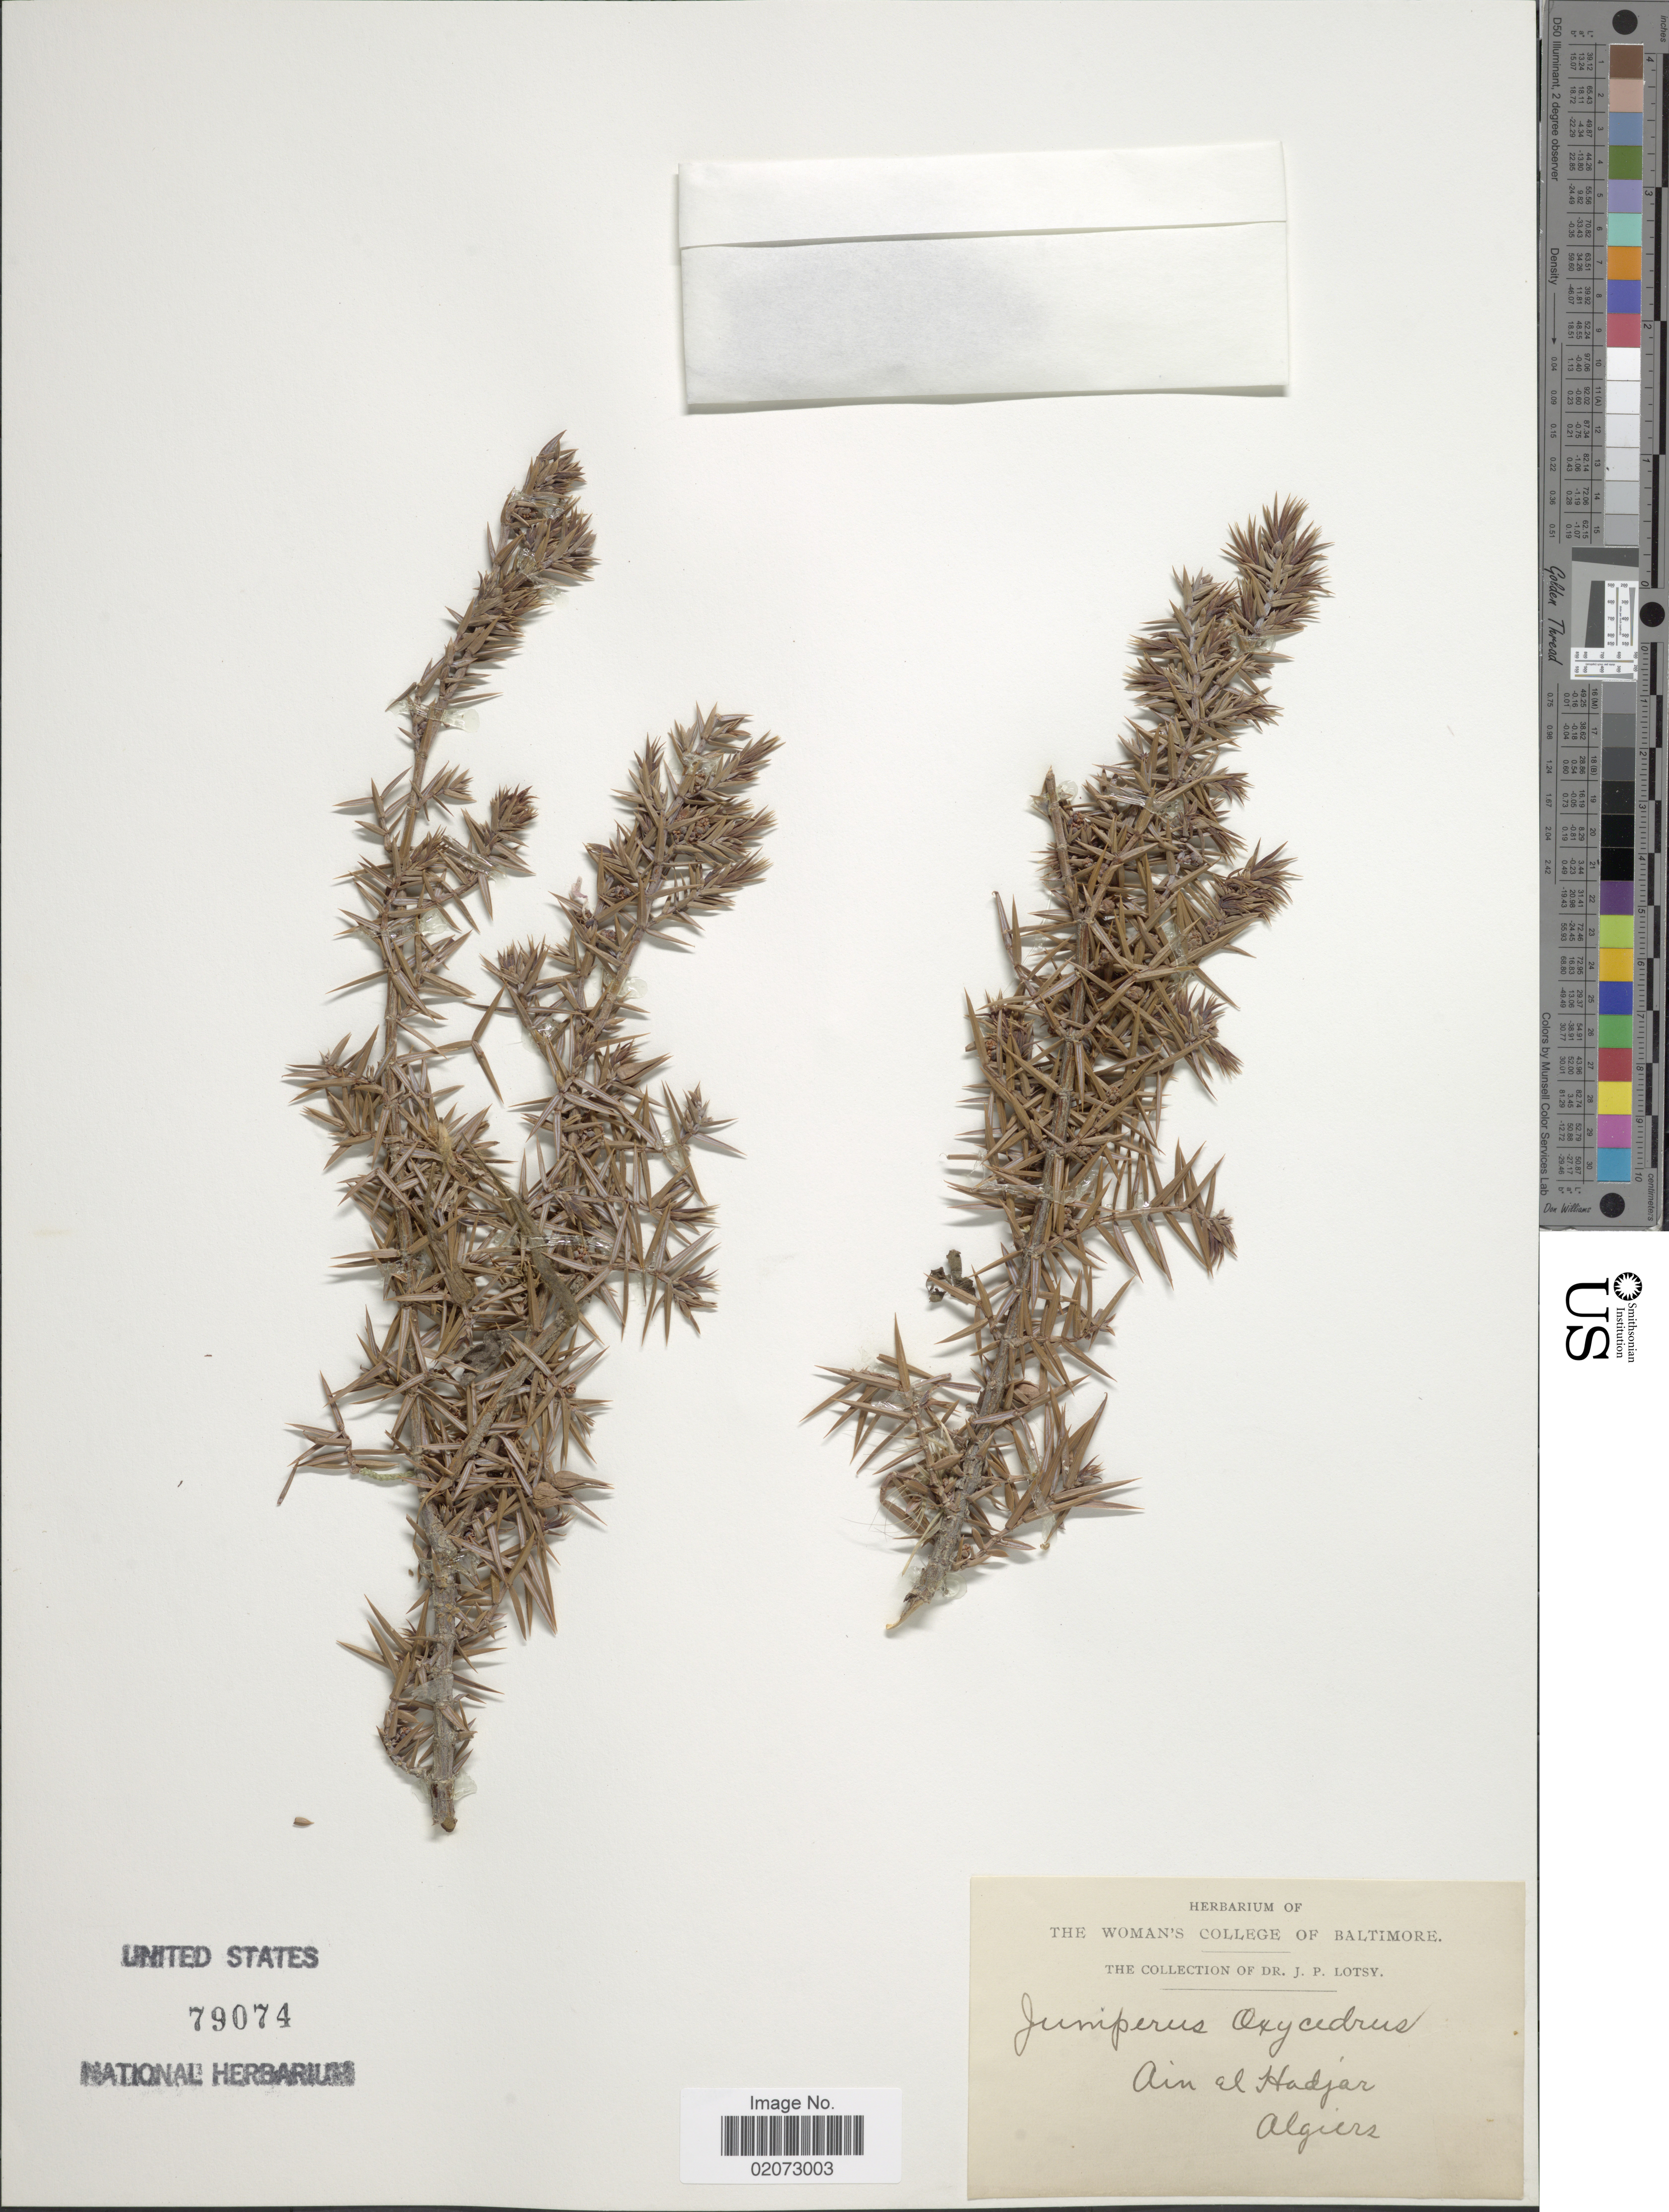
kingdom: Plantae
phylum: Tracheophyta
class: Pinopsida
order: Pinales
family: Cupressaceae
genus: Juniperus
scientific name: Juniperus macrocarpa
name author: Sibth. & Sm.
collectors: J. Lotsy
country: Algeria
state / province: Aïn Defla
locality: Ain el Hadjar, algiers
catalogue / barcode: US 79074